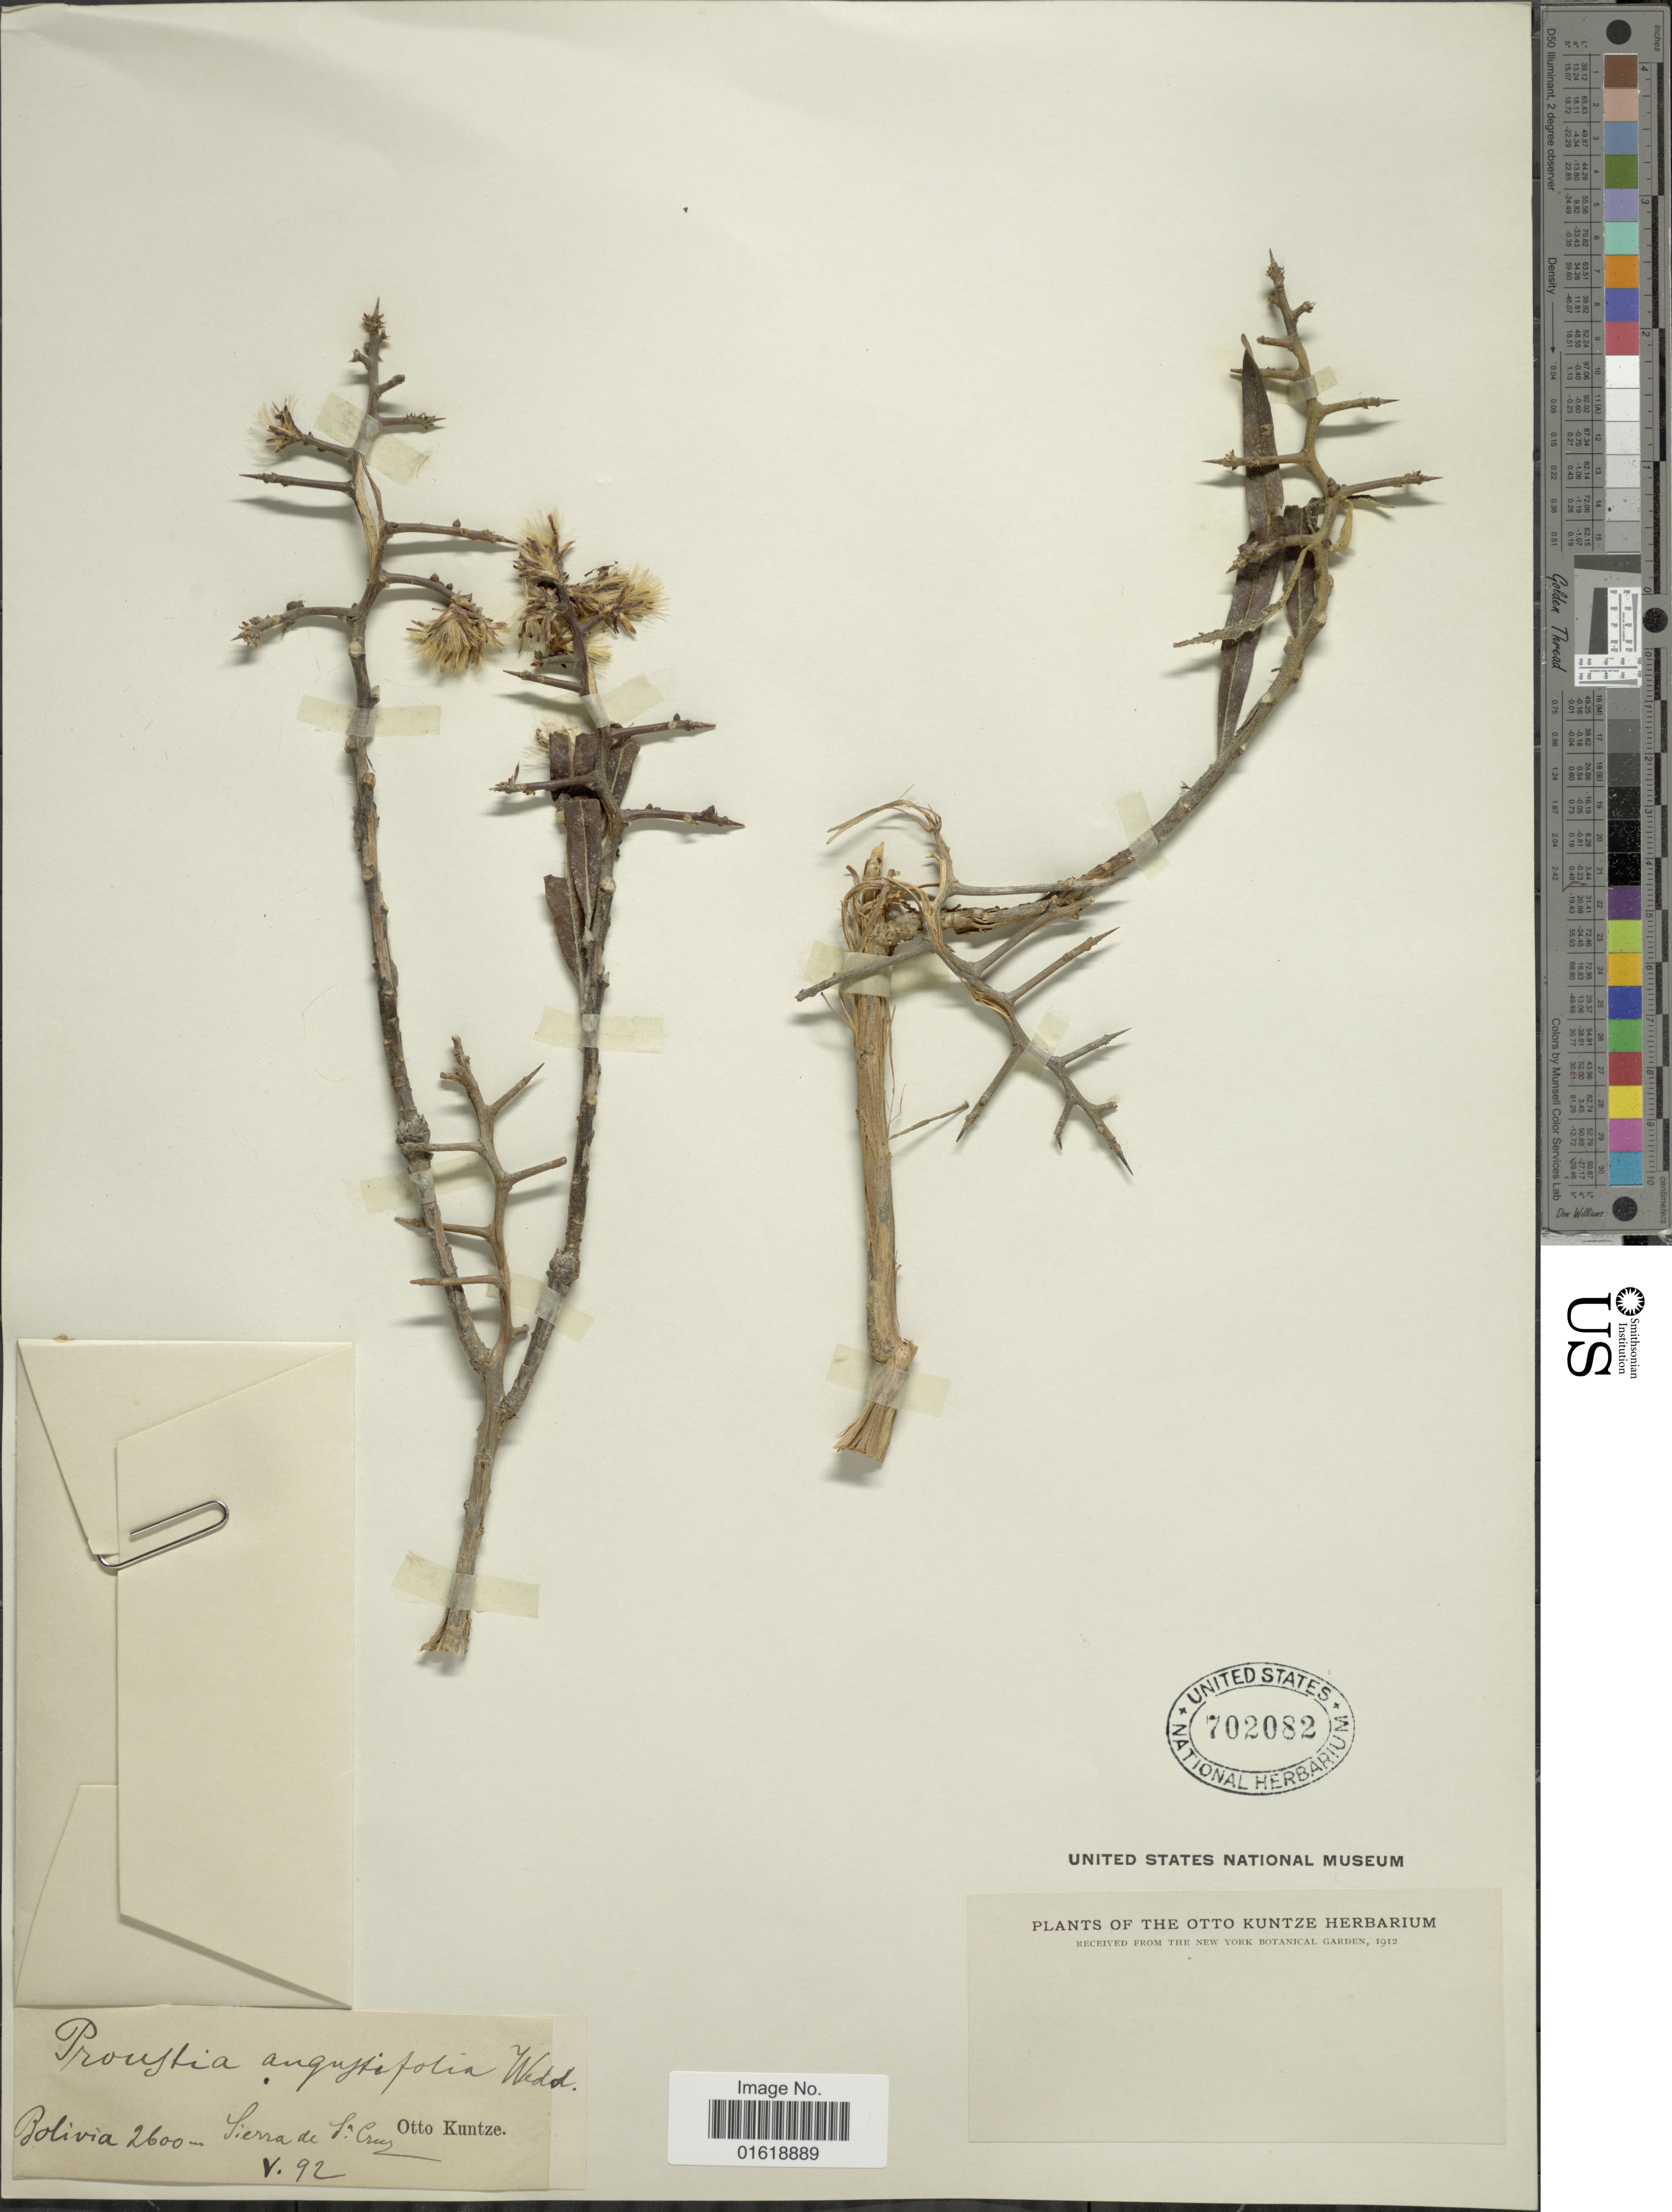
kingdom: Plantae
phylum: Tracheophyta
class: Magnoliopsida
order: Asterales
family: Asteraceae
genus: Proustia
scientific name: Proustia cuneifolia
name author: D. Don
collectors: C.E.O. Kuntze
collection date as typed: Transcribed d/m/y: /5/92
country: Bolivia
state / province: Santa Cruz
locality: Sierra de Sa. Cruz.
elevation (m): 2600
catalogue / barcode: US 702082